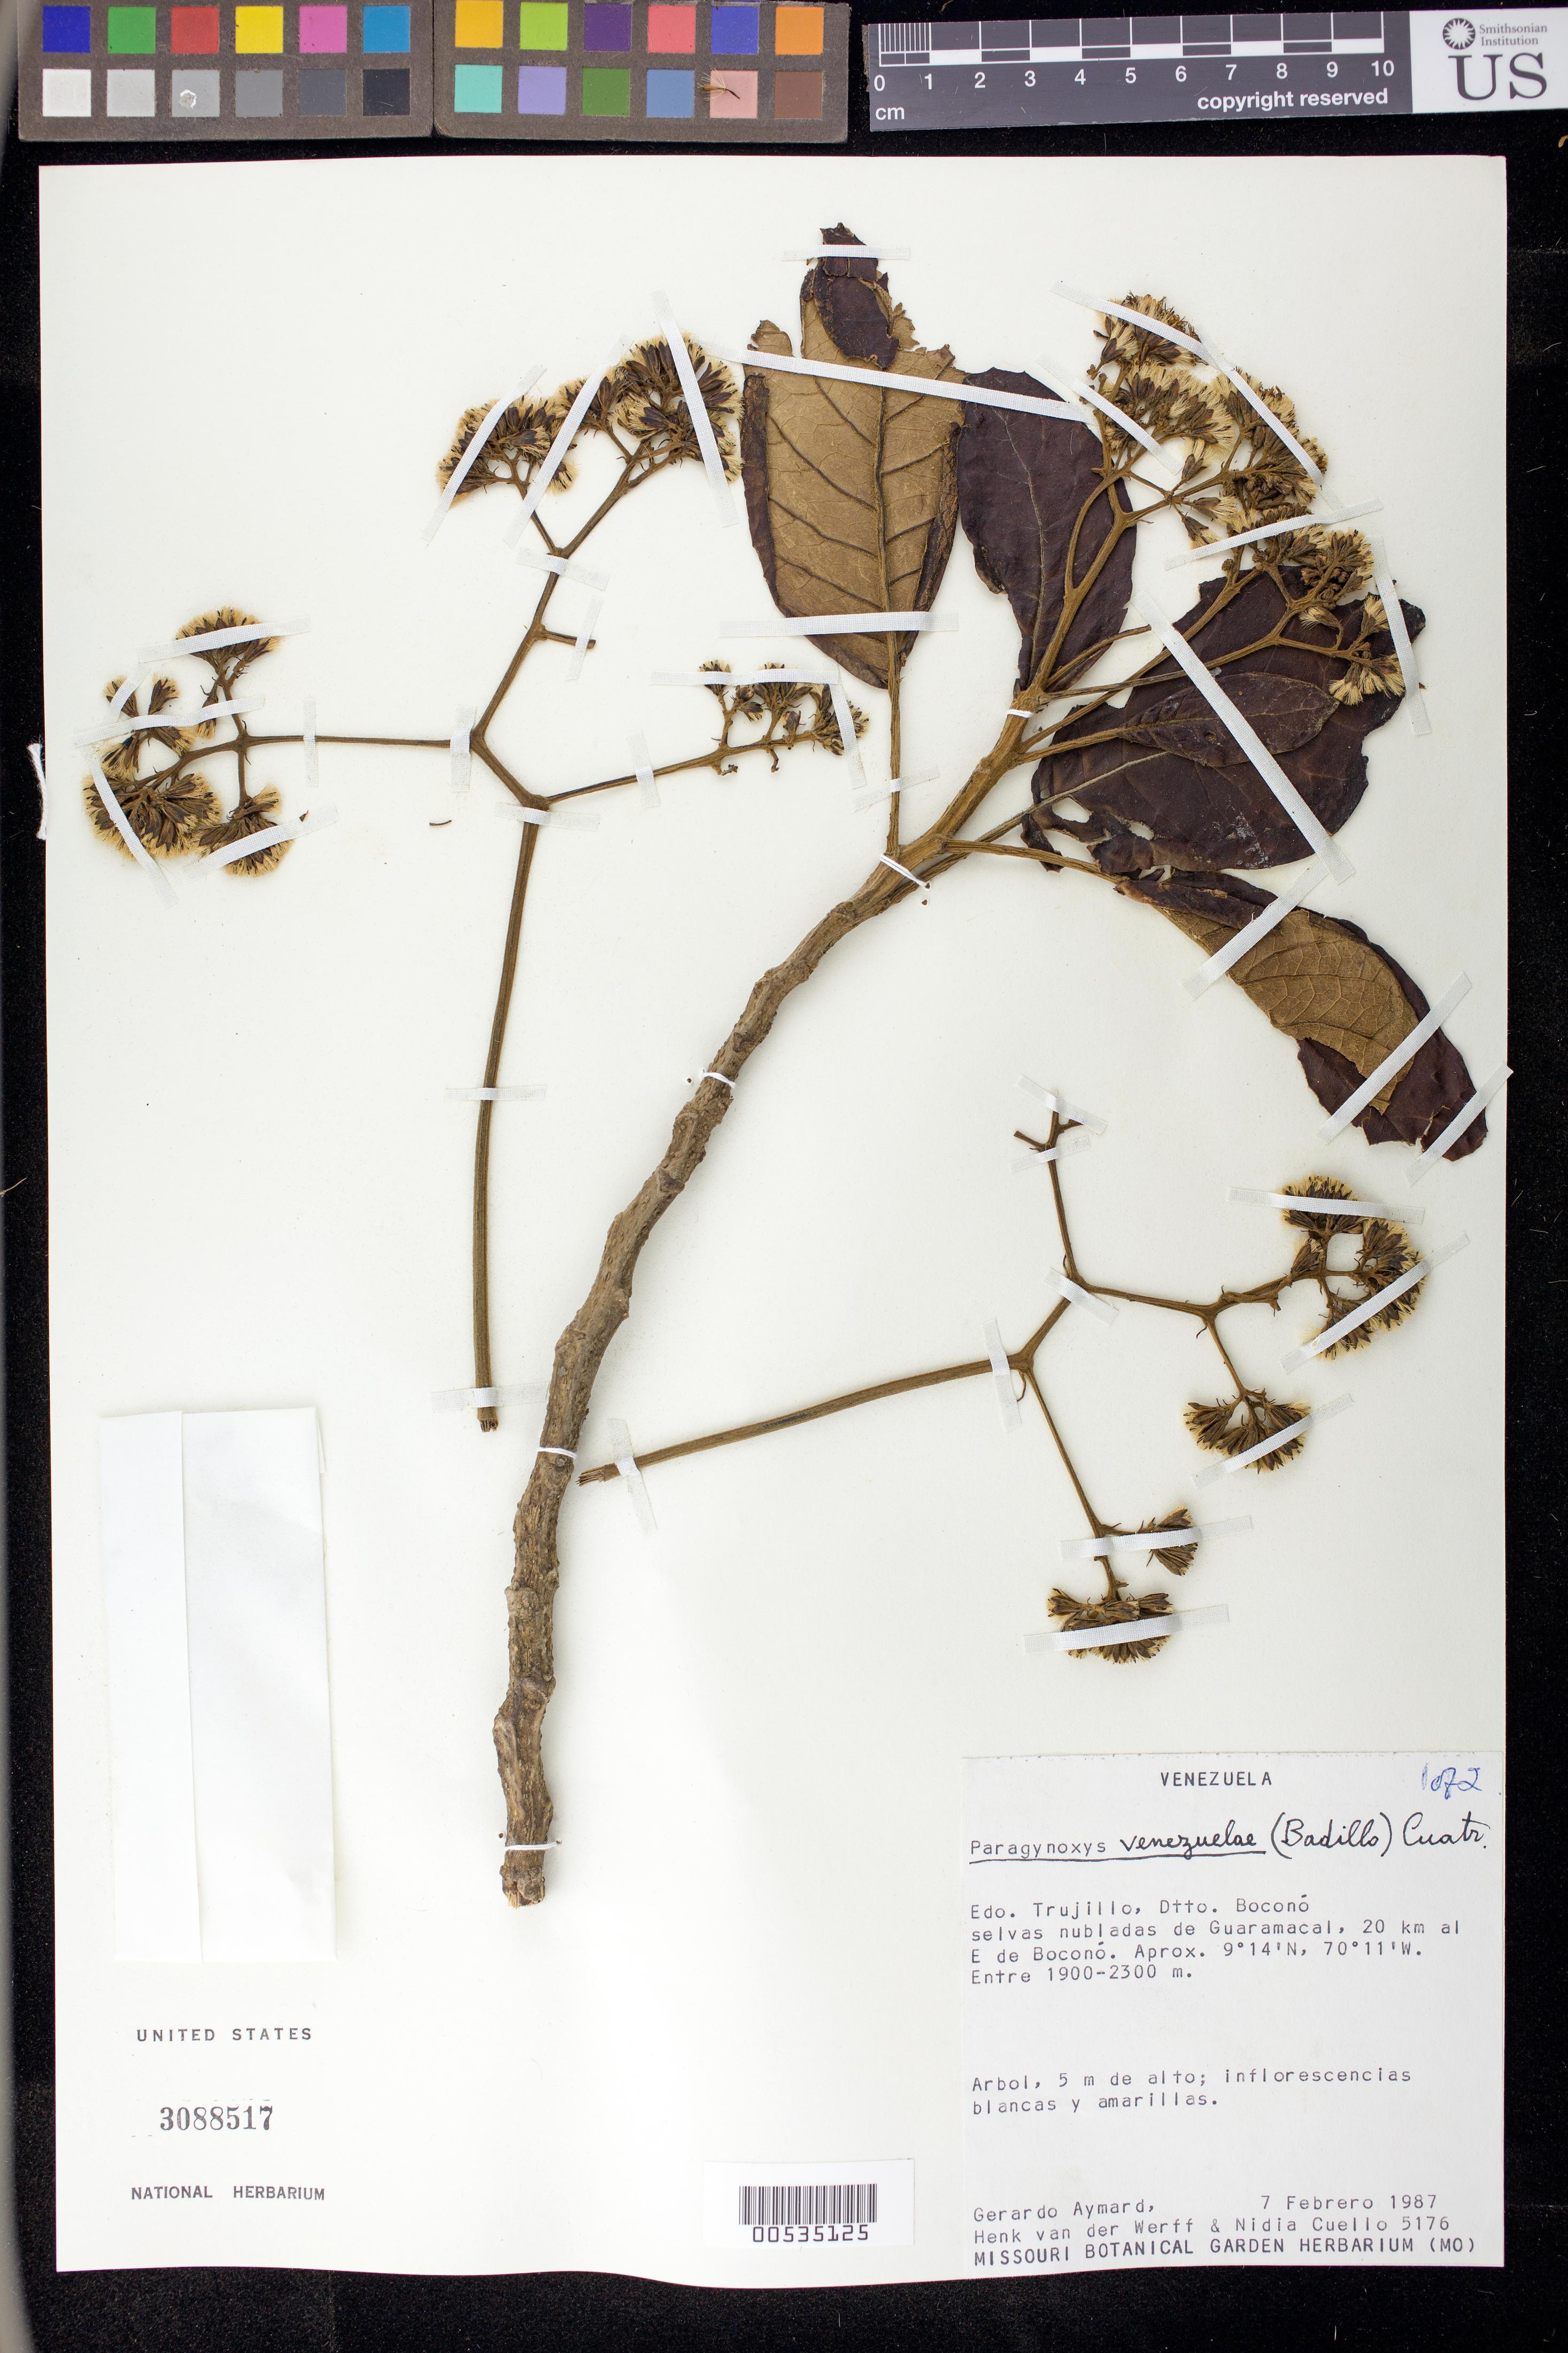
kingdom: Plantae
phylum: Tracheophyta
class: Magnoliopsida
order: Asterales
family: Asteraceae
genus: Paragynoxys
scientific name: Paragynoxys venezuelae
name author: (V.M. Badillo) Cuatrec.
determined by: Cuatrecasas, J.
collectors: G. A. Aymard, H. van der Werff & N. L. Cuello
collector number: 5176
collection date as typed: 07 Feb 1987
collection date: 1987-02-07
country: Venezuela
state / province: Trujillo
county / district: Boconó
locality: Guaramacal. 20 km E Boconó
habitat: Selvas nubladas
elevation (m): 1900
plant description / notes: MO, MY, US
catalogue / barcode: US 3088517